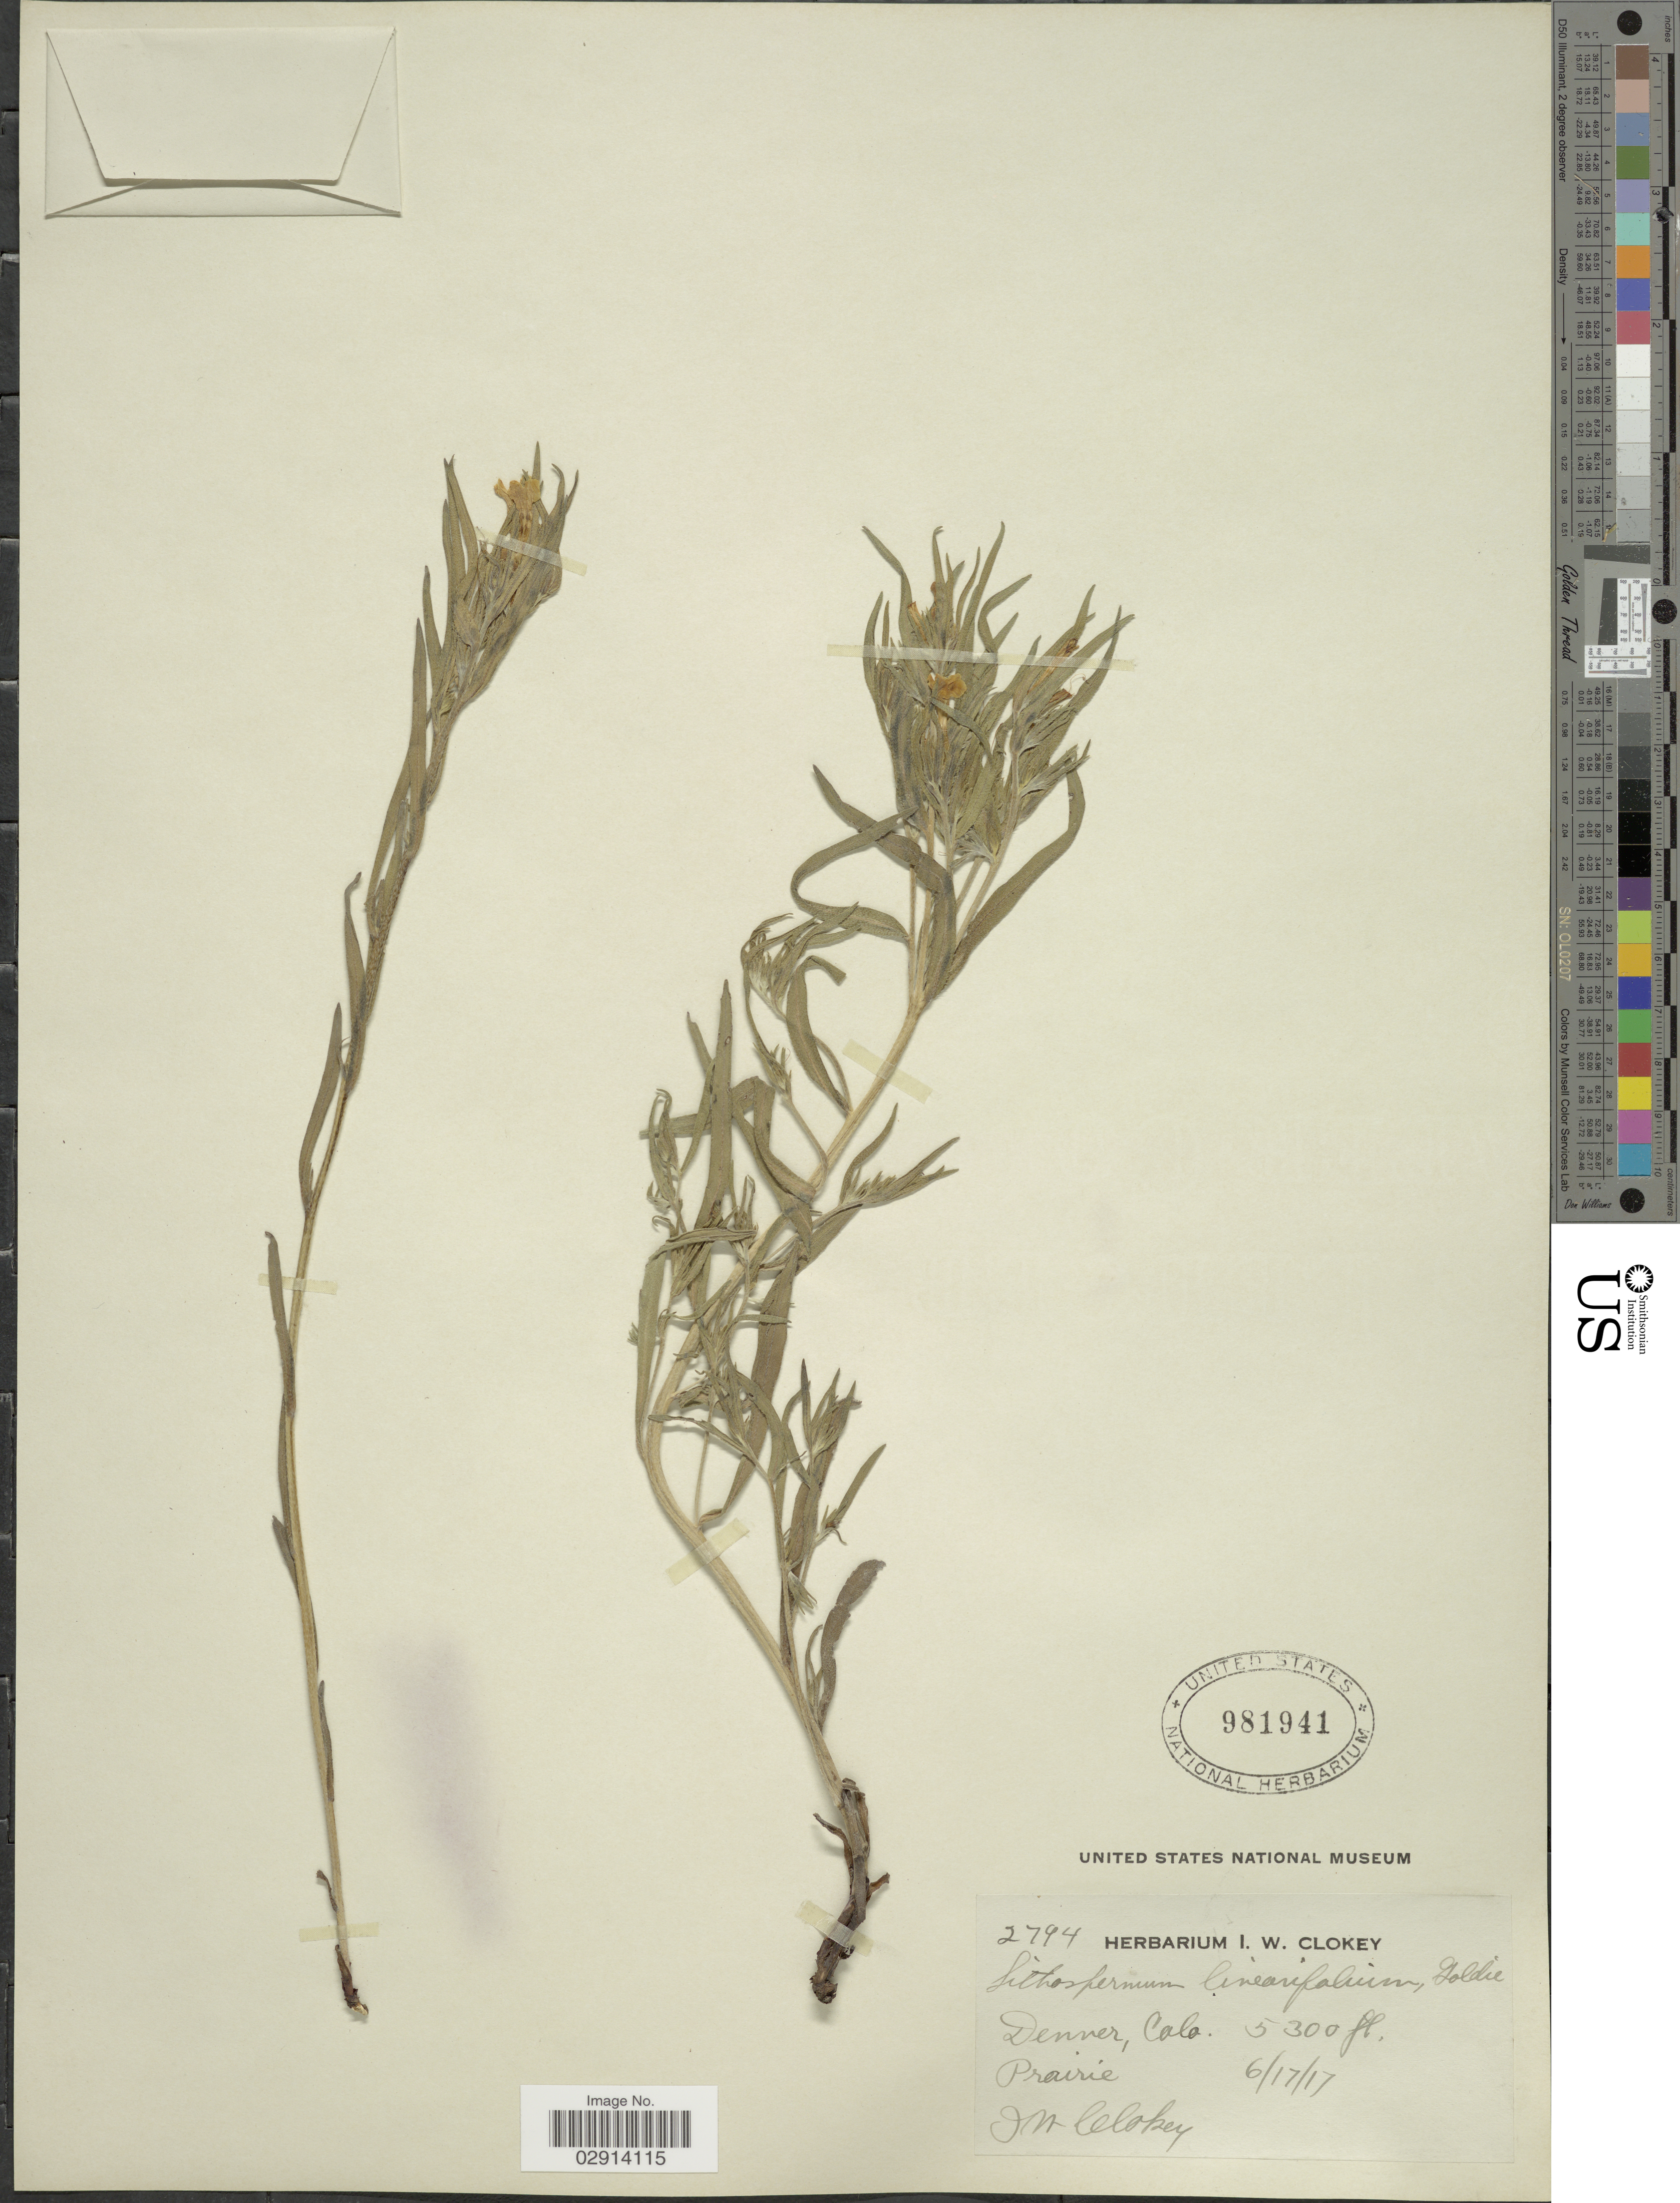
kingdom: Plantae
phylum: Tracheophyta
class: Magnoliopsida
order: Boraginales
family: Boraginaceae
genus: Lithospermum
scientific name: Lithospermum incisum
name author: Lehm.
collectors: I. W. Clokey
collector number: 2794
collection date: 1917-06-17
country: United States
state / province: Colorado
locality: Denver, Colo. Prairie.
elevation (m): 1615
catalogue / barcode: US 981941